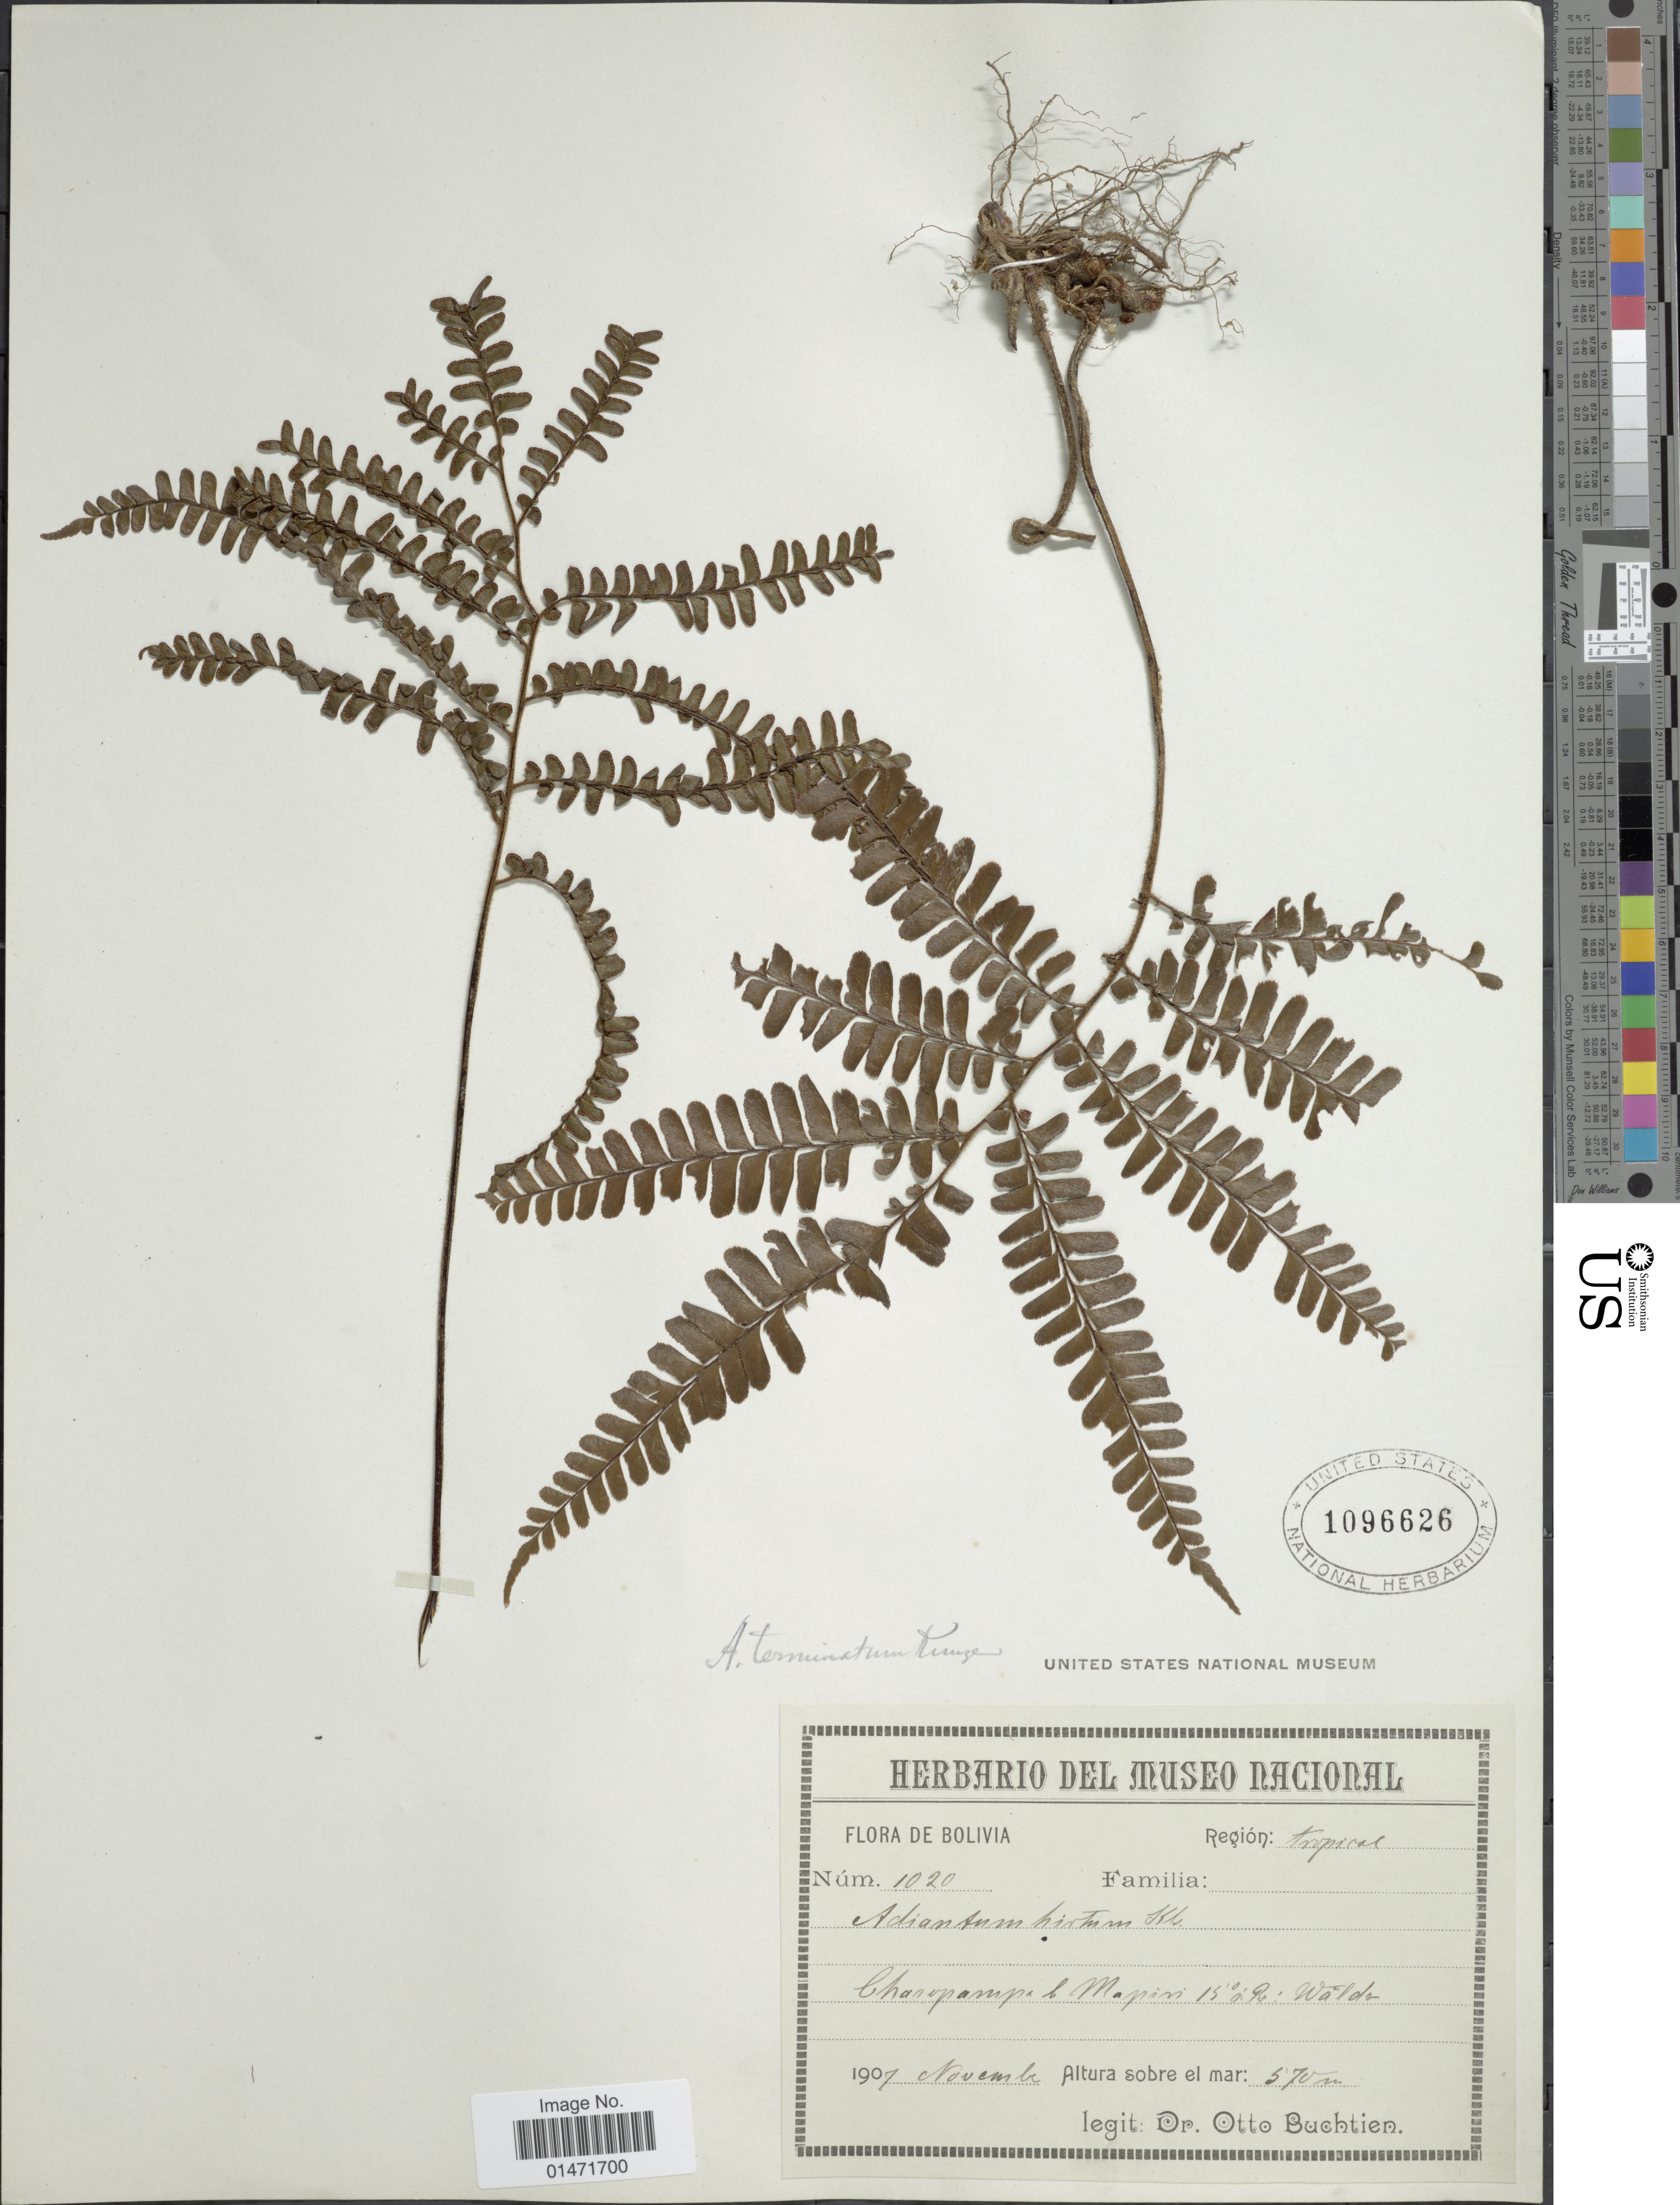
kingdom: Plantae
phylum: Tracheophyta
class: Polypodiopsida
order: Polypodiales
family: Pteridaceae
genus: Adiantum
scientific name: Adiantum terminatum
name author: Kunze ex Miq.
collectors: O. Buchtien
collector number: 1020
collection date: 1907-11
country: Bolivia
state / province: La Paz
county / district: Mapiri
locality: Región: tropical. Charopampa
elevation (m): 570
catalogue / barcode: US 1096626